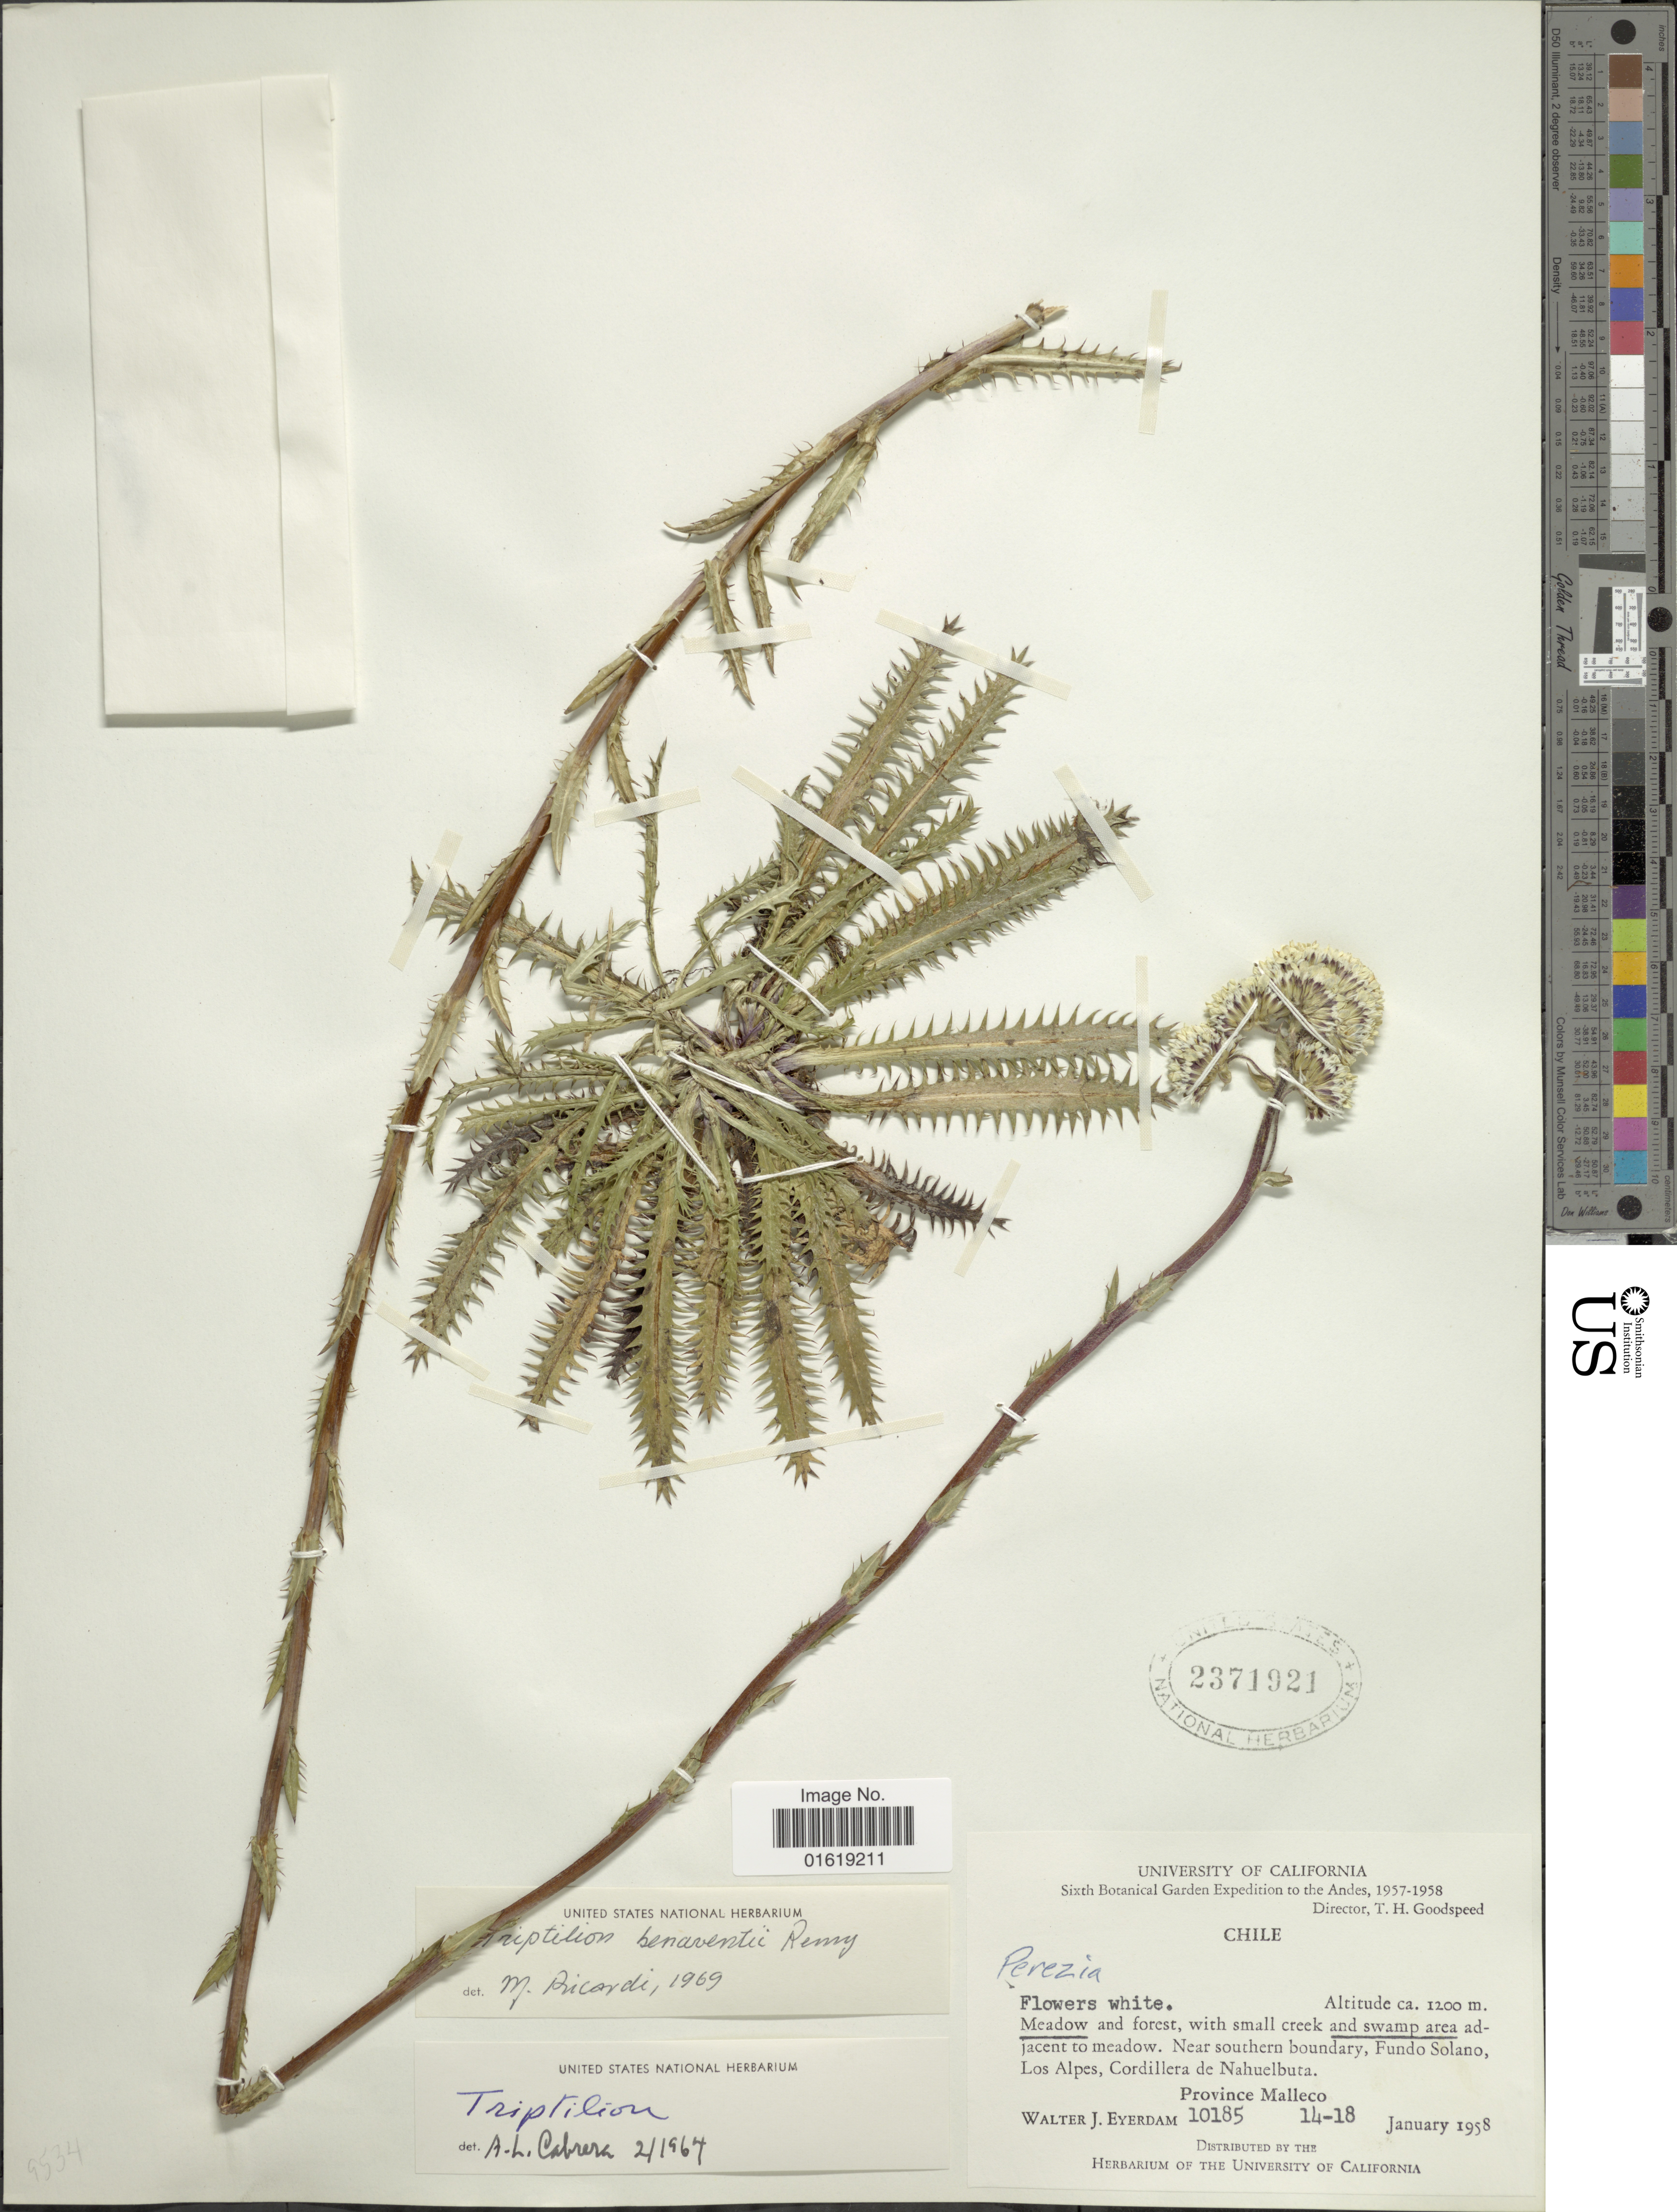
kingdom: Plantae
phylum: Tracheophyta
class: Magnoliopsida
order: Asterales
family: Asteraceae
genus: Triptilion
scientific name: Triptilion benaventii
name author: J. Rémy in Gay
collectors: W. J. Eyerdam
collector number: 10185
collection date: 1958-01-14/1958-01-18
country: Chile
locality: Near southern boundary, Fundo Solano, Los Alpes, Cordillera de Nahuelbuta. Province Malleco.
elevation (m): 1200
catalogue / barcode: US 2371921